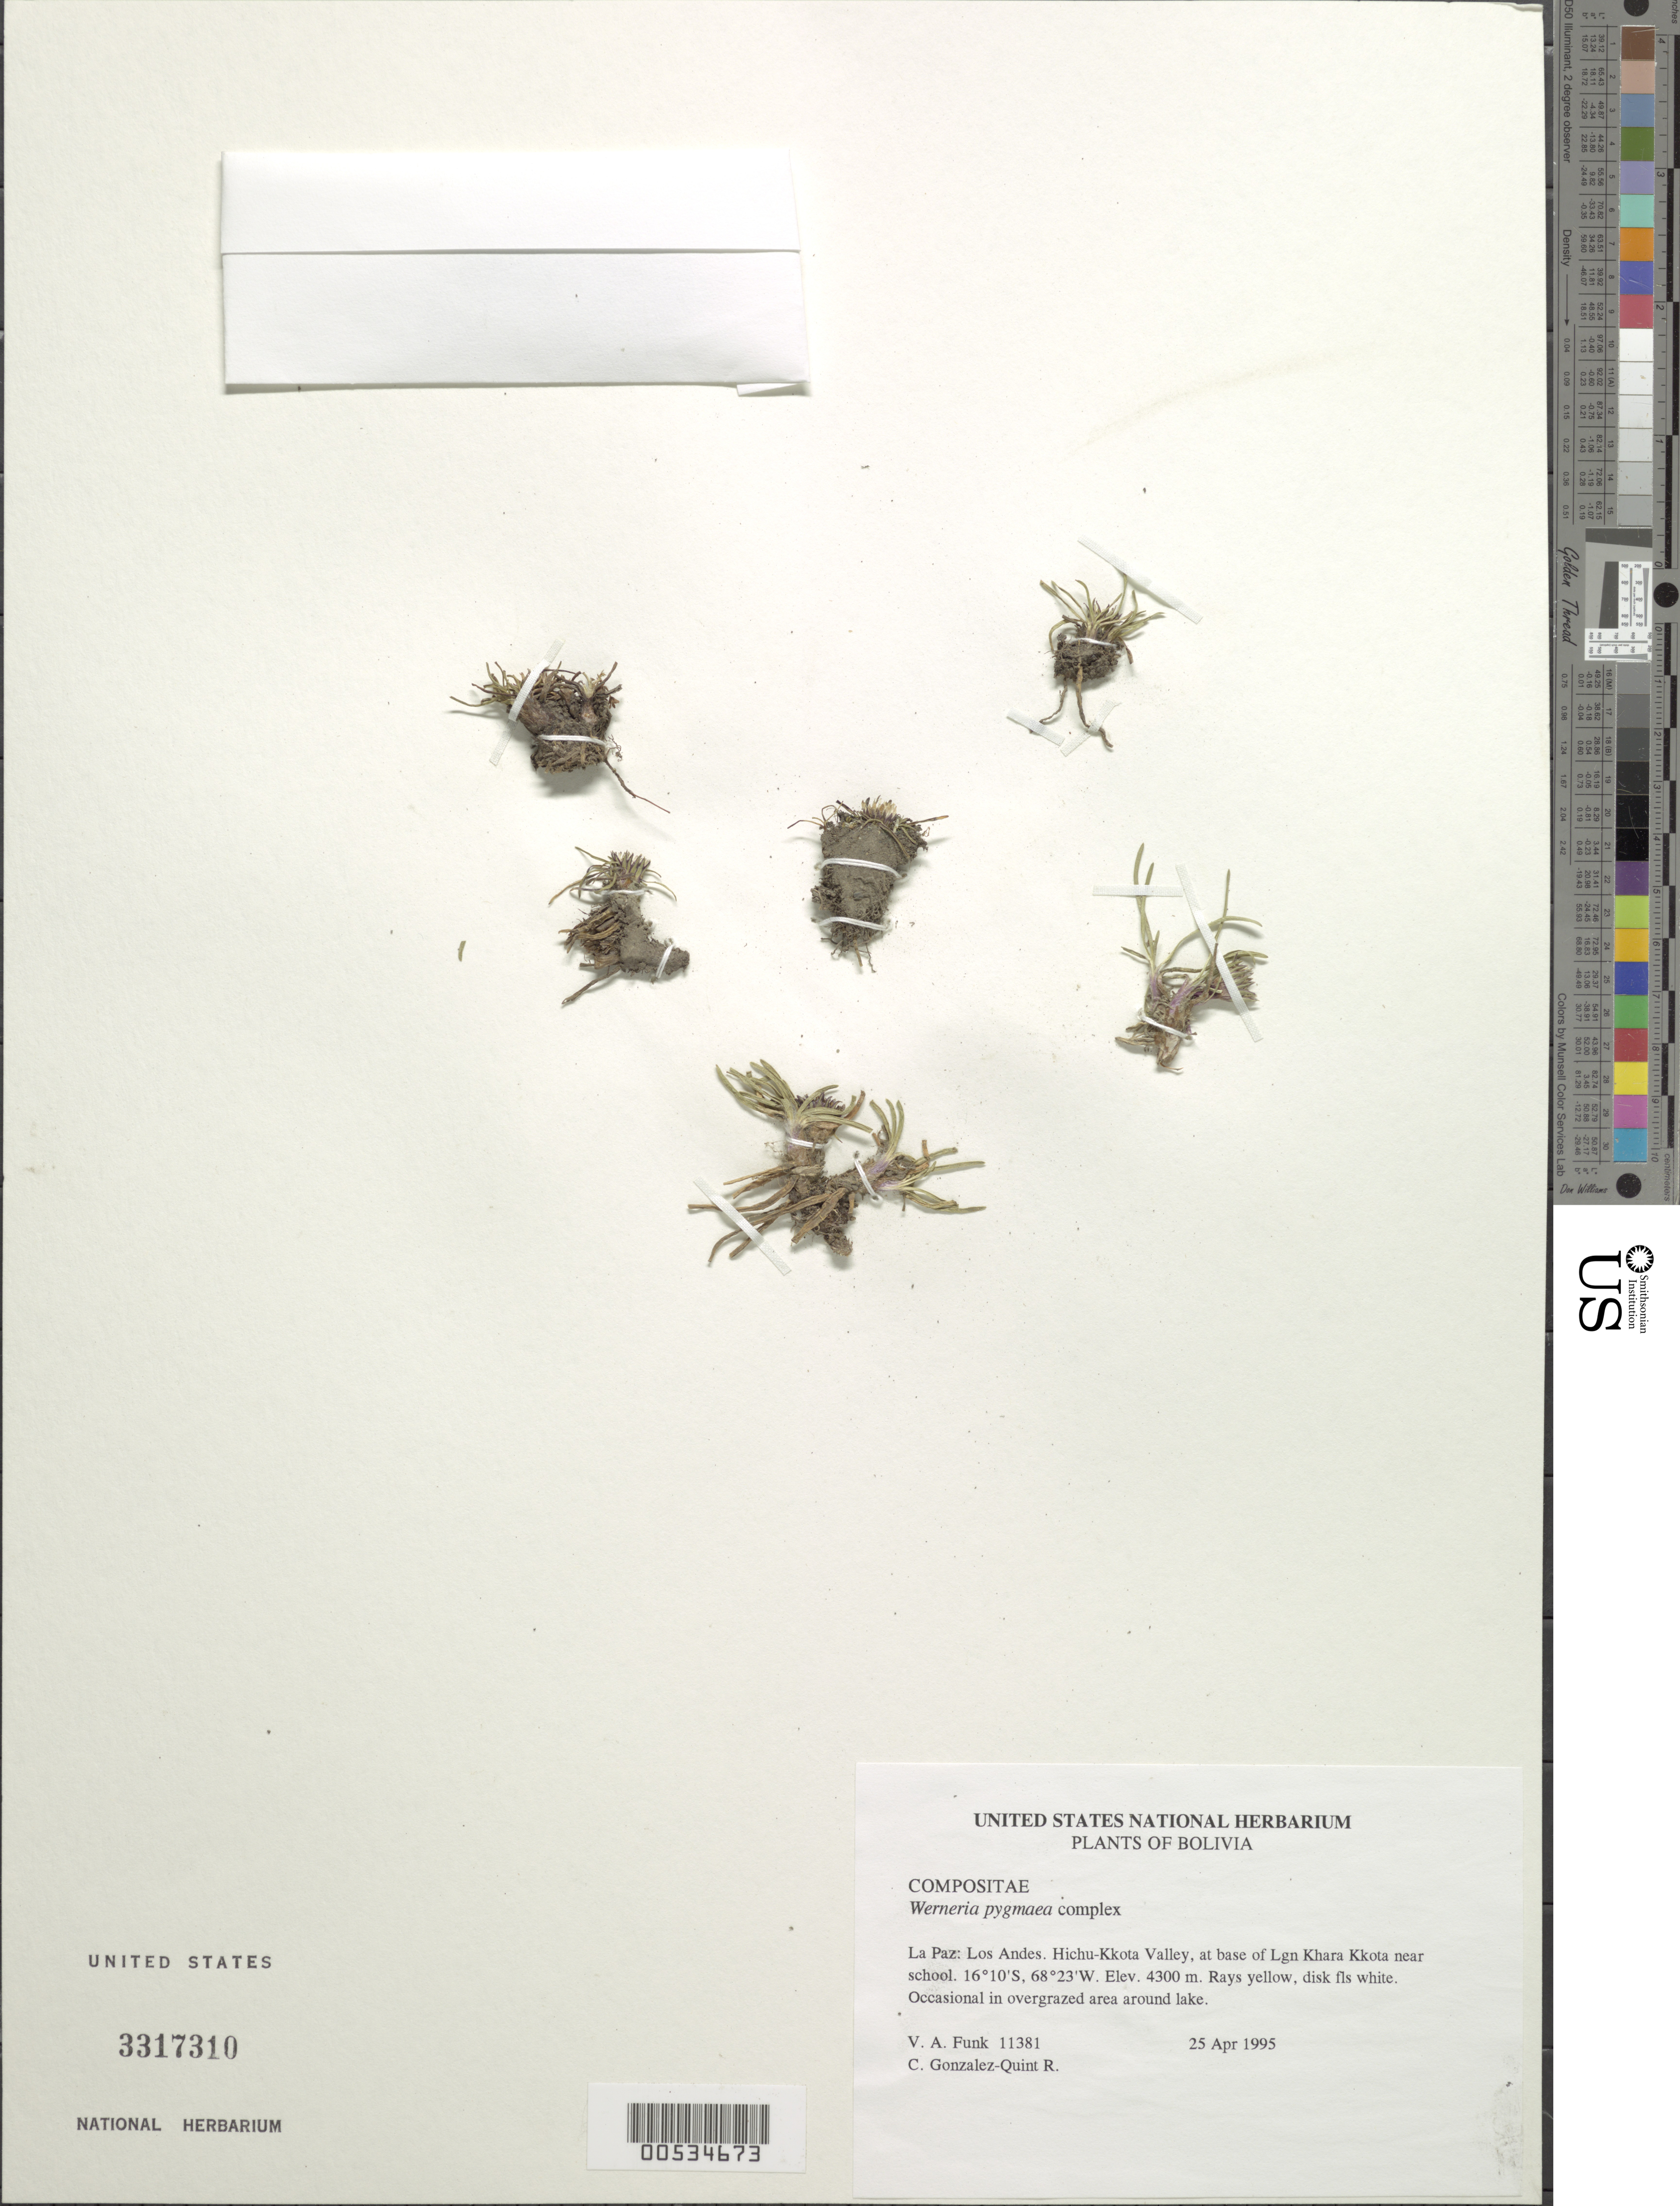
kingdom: Plantae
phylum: Tracheophyta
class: Magnoliopsida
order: Asterales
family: Asteraceae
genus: Werneria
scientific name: Werneria apiculata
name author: Sch. Bip.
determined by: Calvo, Joel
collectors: V. Funk & C. González-Quint R.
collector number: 11381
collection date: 1995-04-25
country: Bolivia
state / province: La Paz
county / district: Los Andes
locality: Hichu-Kkota Valley, at base of Lgn Khara Kkota near school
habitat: Overgrazed area around lake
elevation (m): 4300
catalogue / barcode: US 3317310